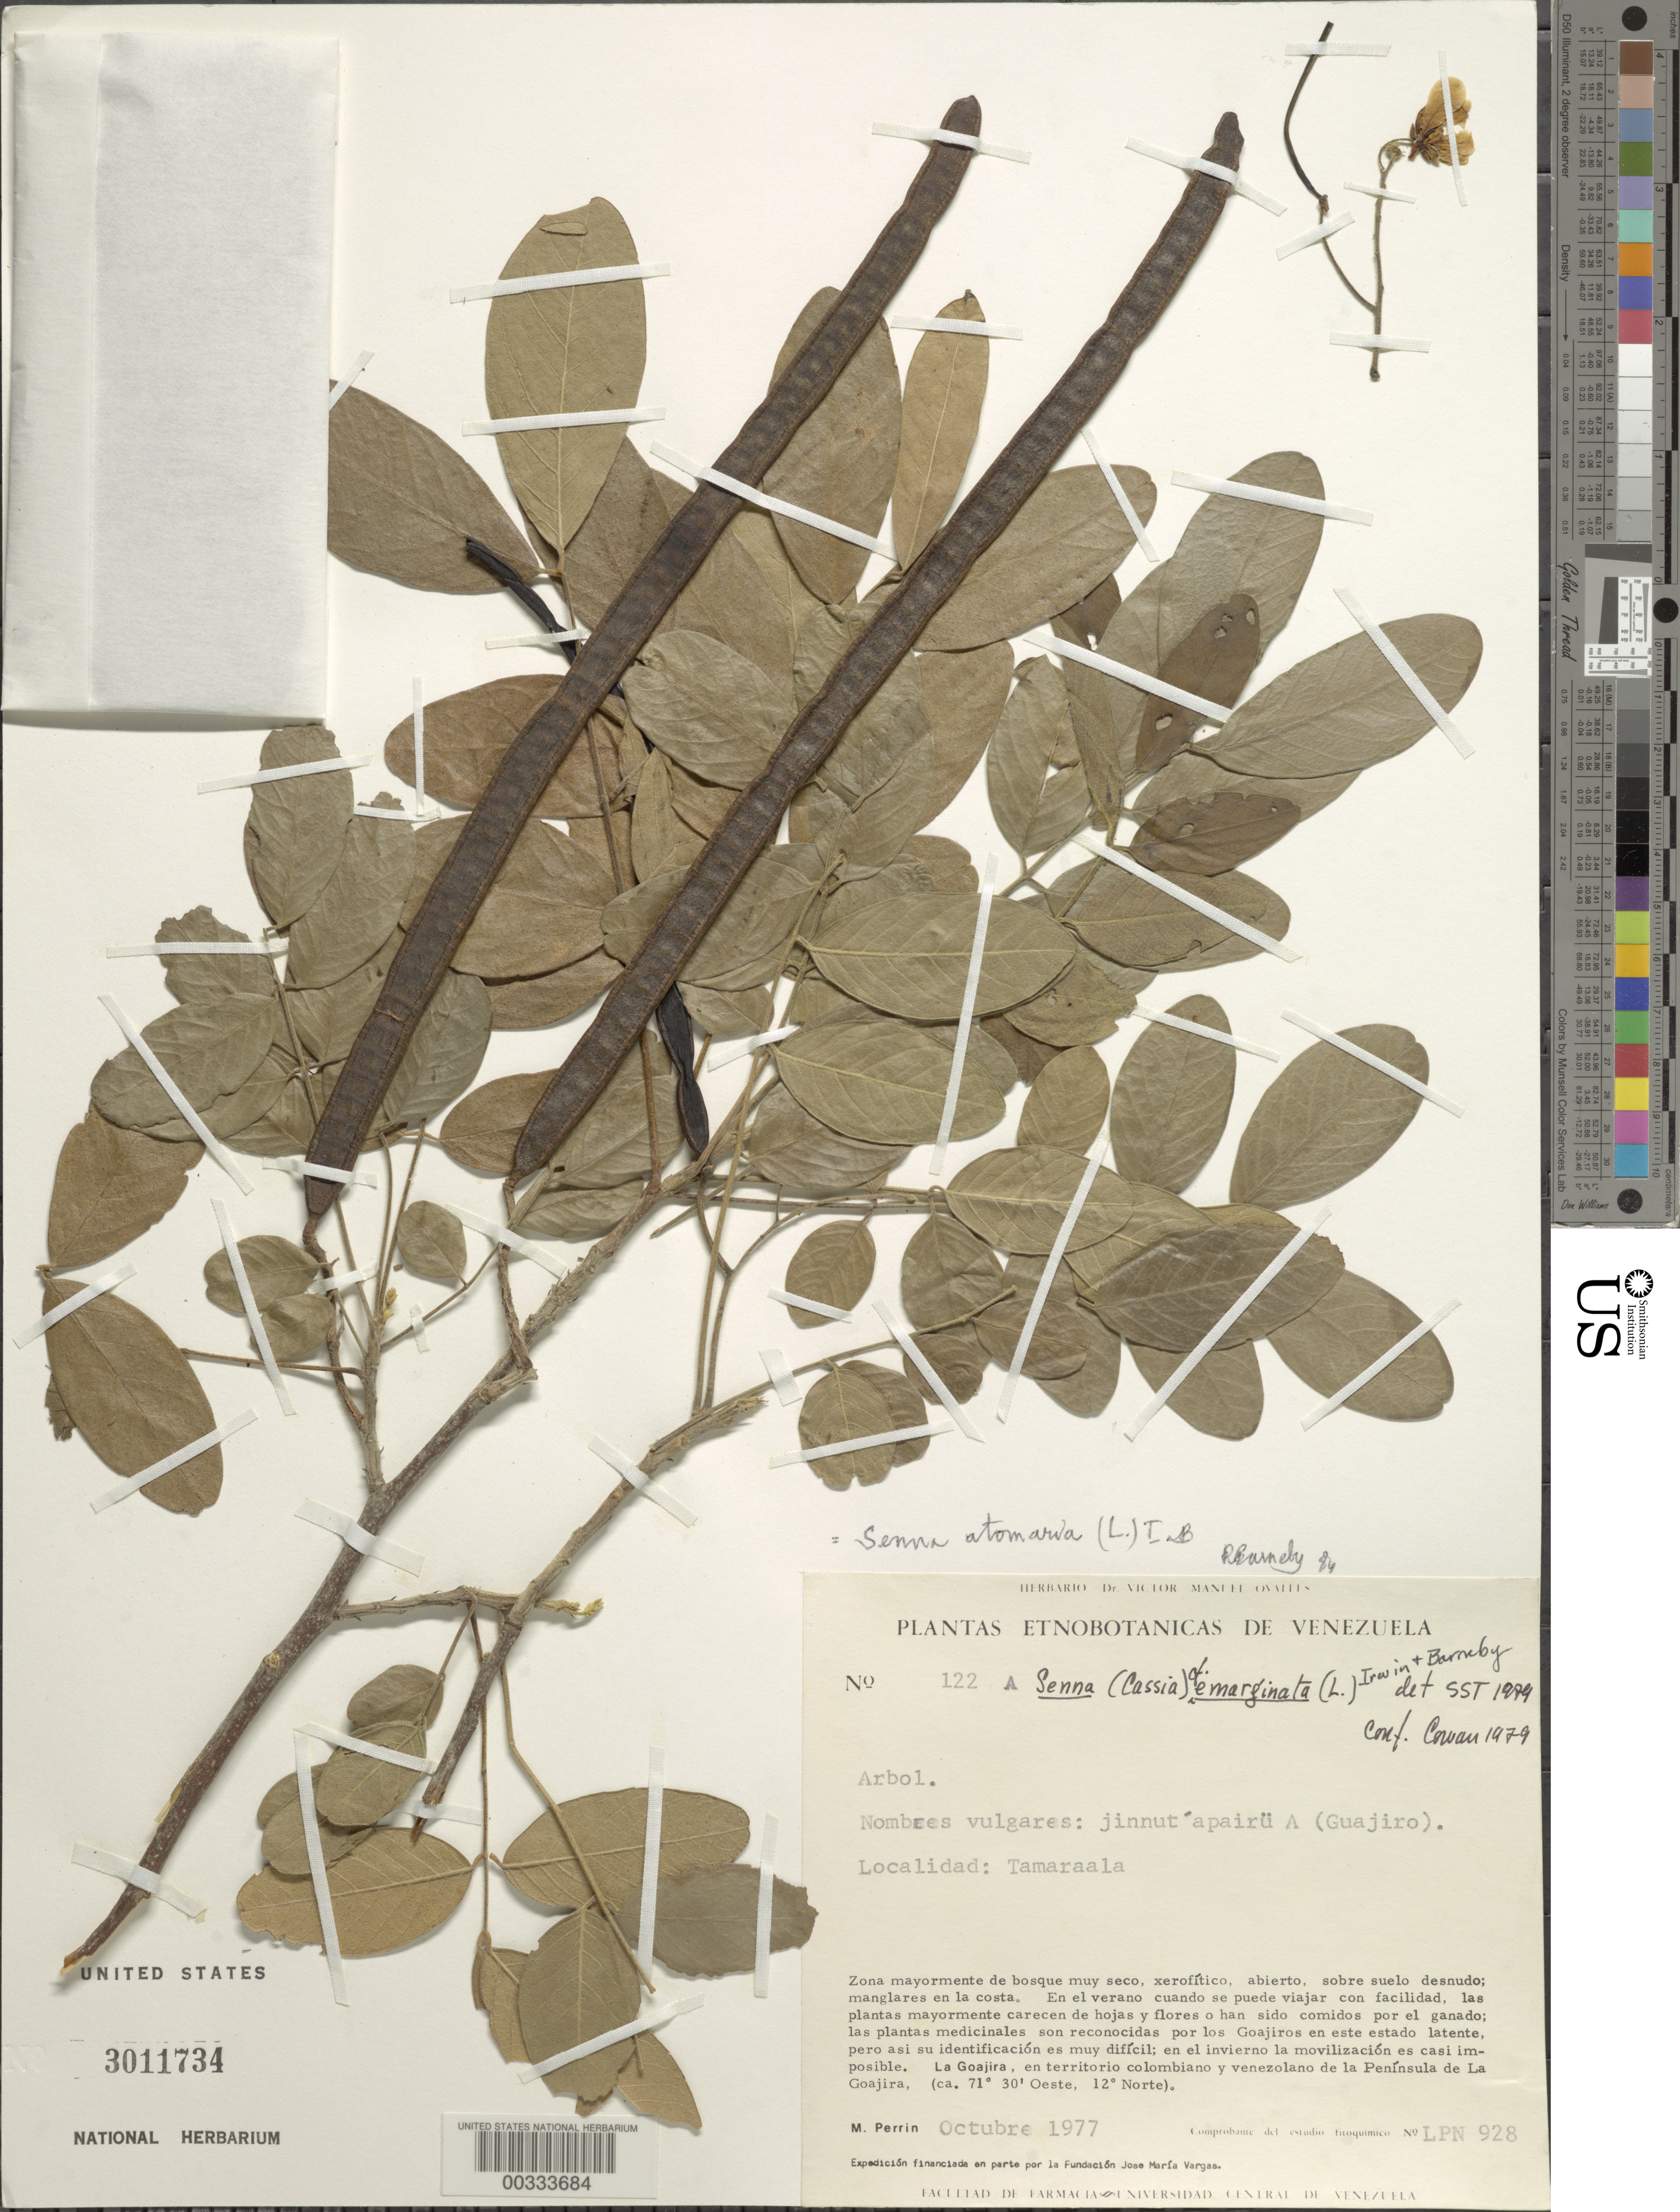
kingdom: Plantae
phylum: Tracheophyta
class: Magnoliopsida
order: Fabales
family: Fabaceae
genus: Senna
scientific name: Senna atomaria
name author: (L.) H.S. Irwin & Barneby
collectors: M. Perrin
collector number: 122 A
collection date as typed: Oct 1977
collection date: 1977-10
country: Venezuela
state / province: Zulia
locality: Tamaraala; la goajira peninsula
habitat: Secondary xerophytic forest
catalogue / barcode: US 3011734